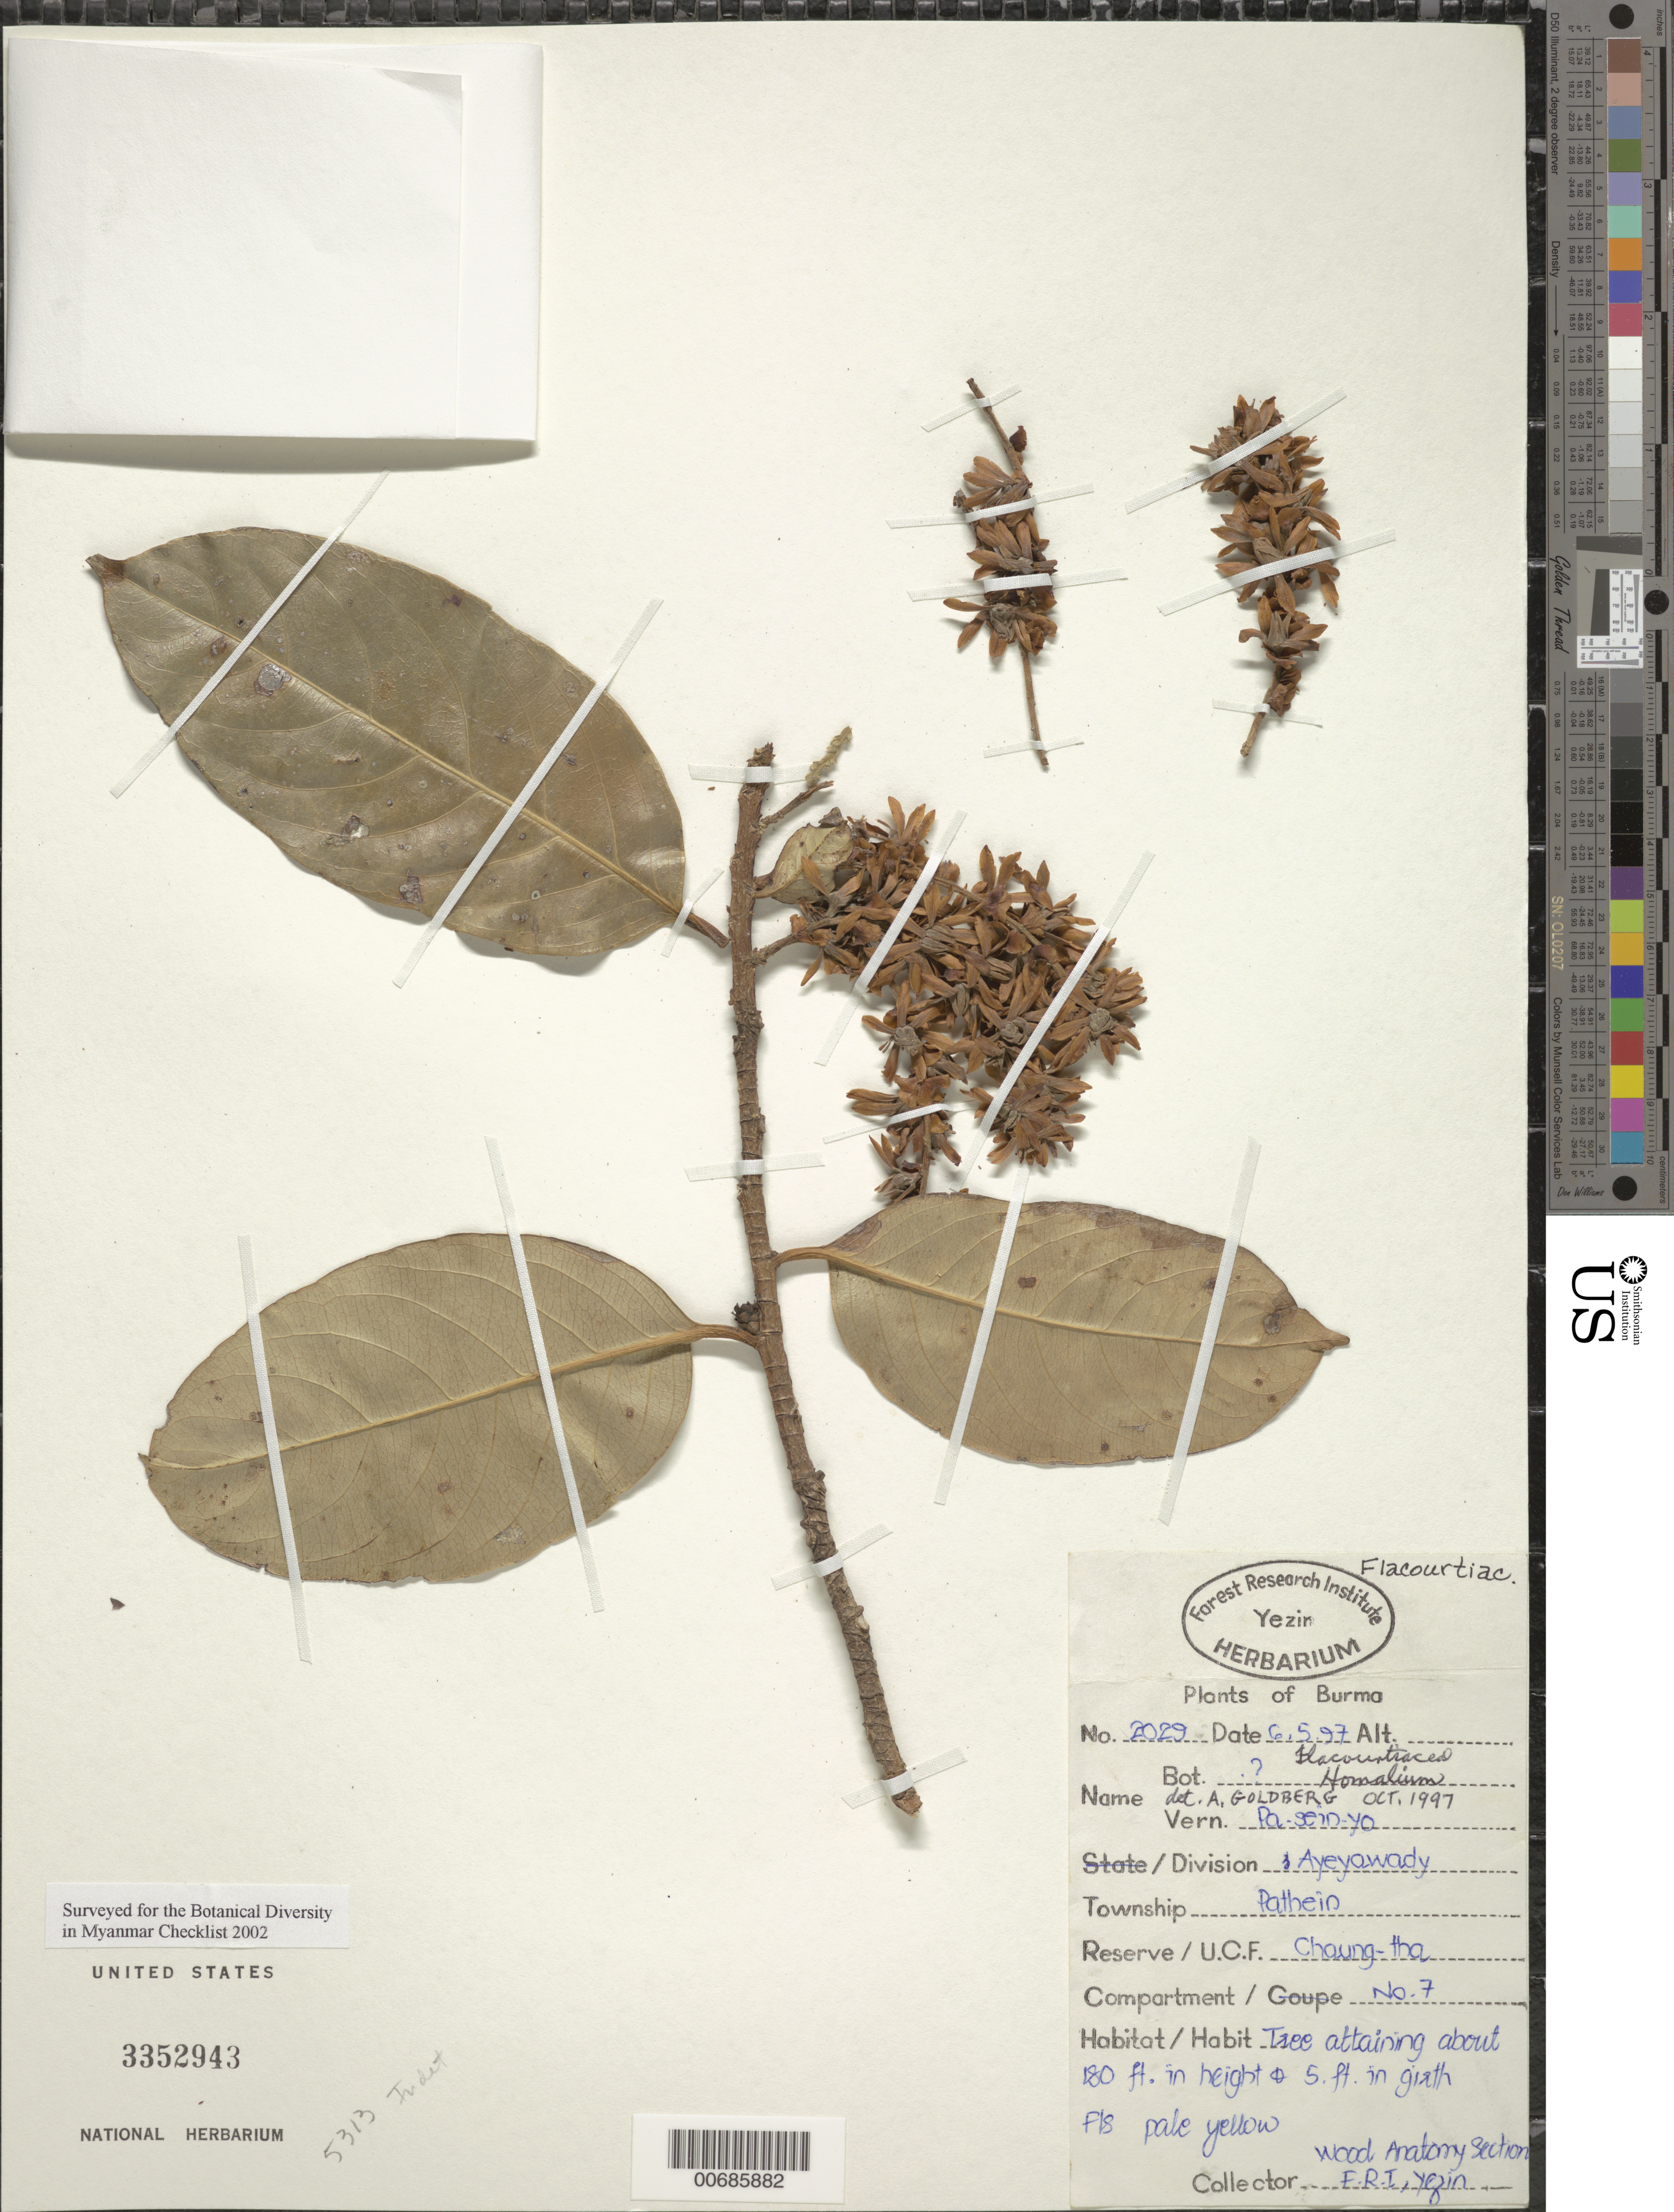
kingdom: Plantae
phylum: Tracheophyta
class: Magnoliopsida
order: Malpighiales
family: Salicaceae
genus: Homalium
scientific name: Homalium sp.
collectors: Yegin, F.R.I.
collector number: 2029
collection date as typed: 06 May 1997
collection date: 1997-05-06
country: Myanmar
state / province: Irrawadda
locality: Ayeyawaddy, Pathein, Chaung-tha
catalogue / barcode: US 3352943